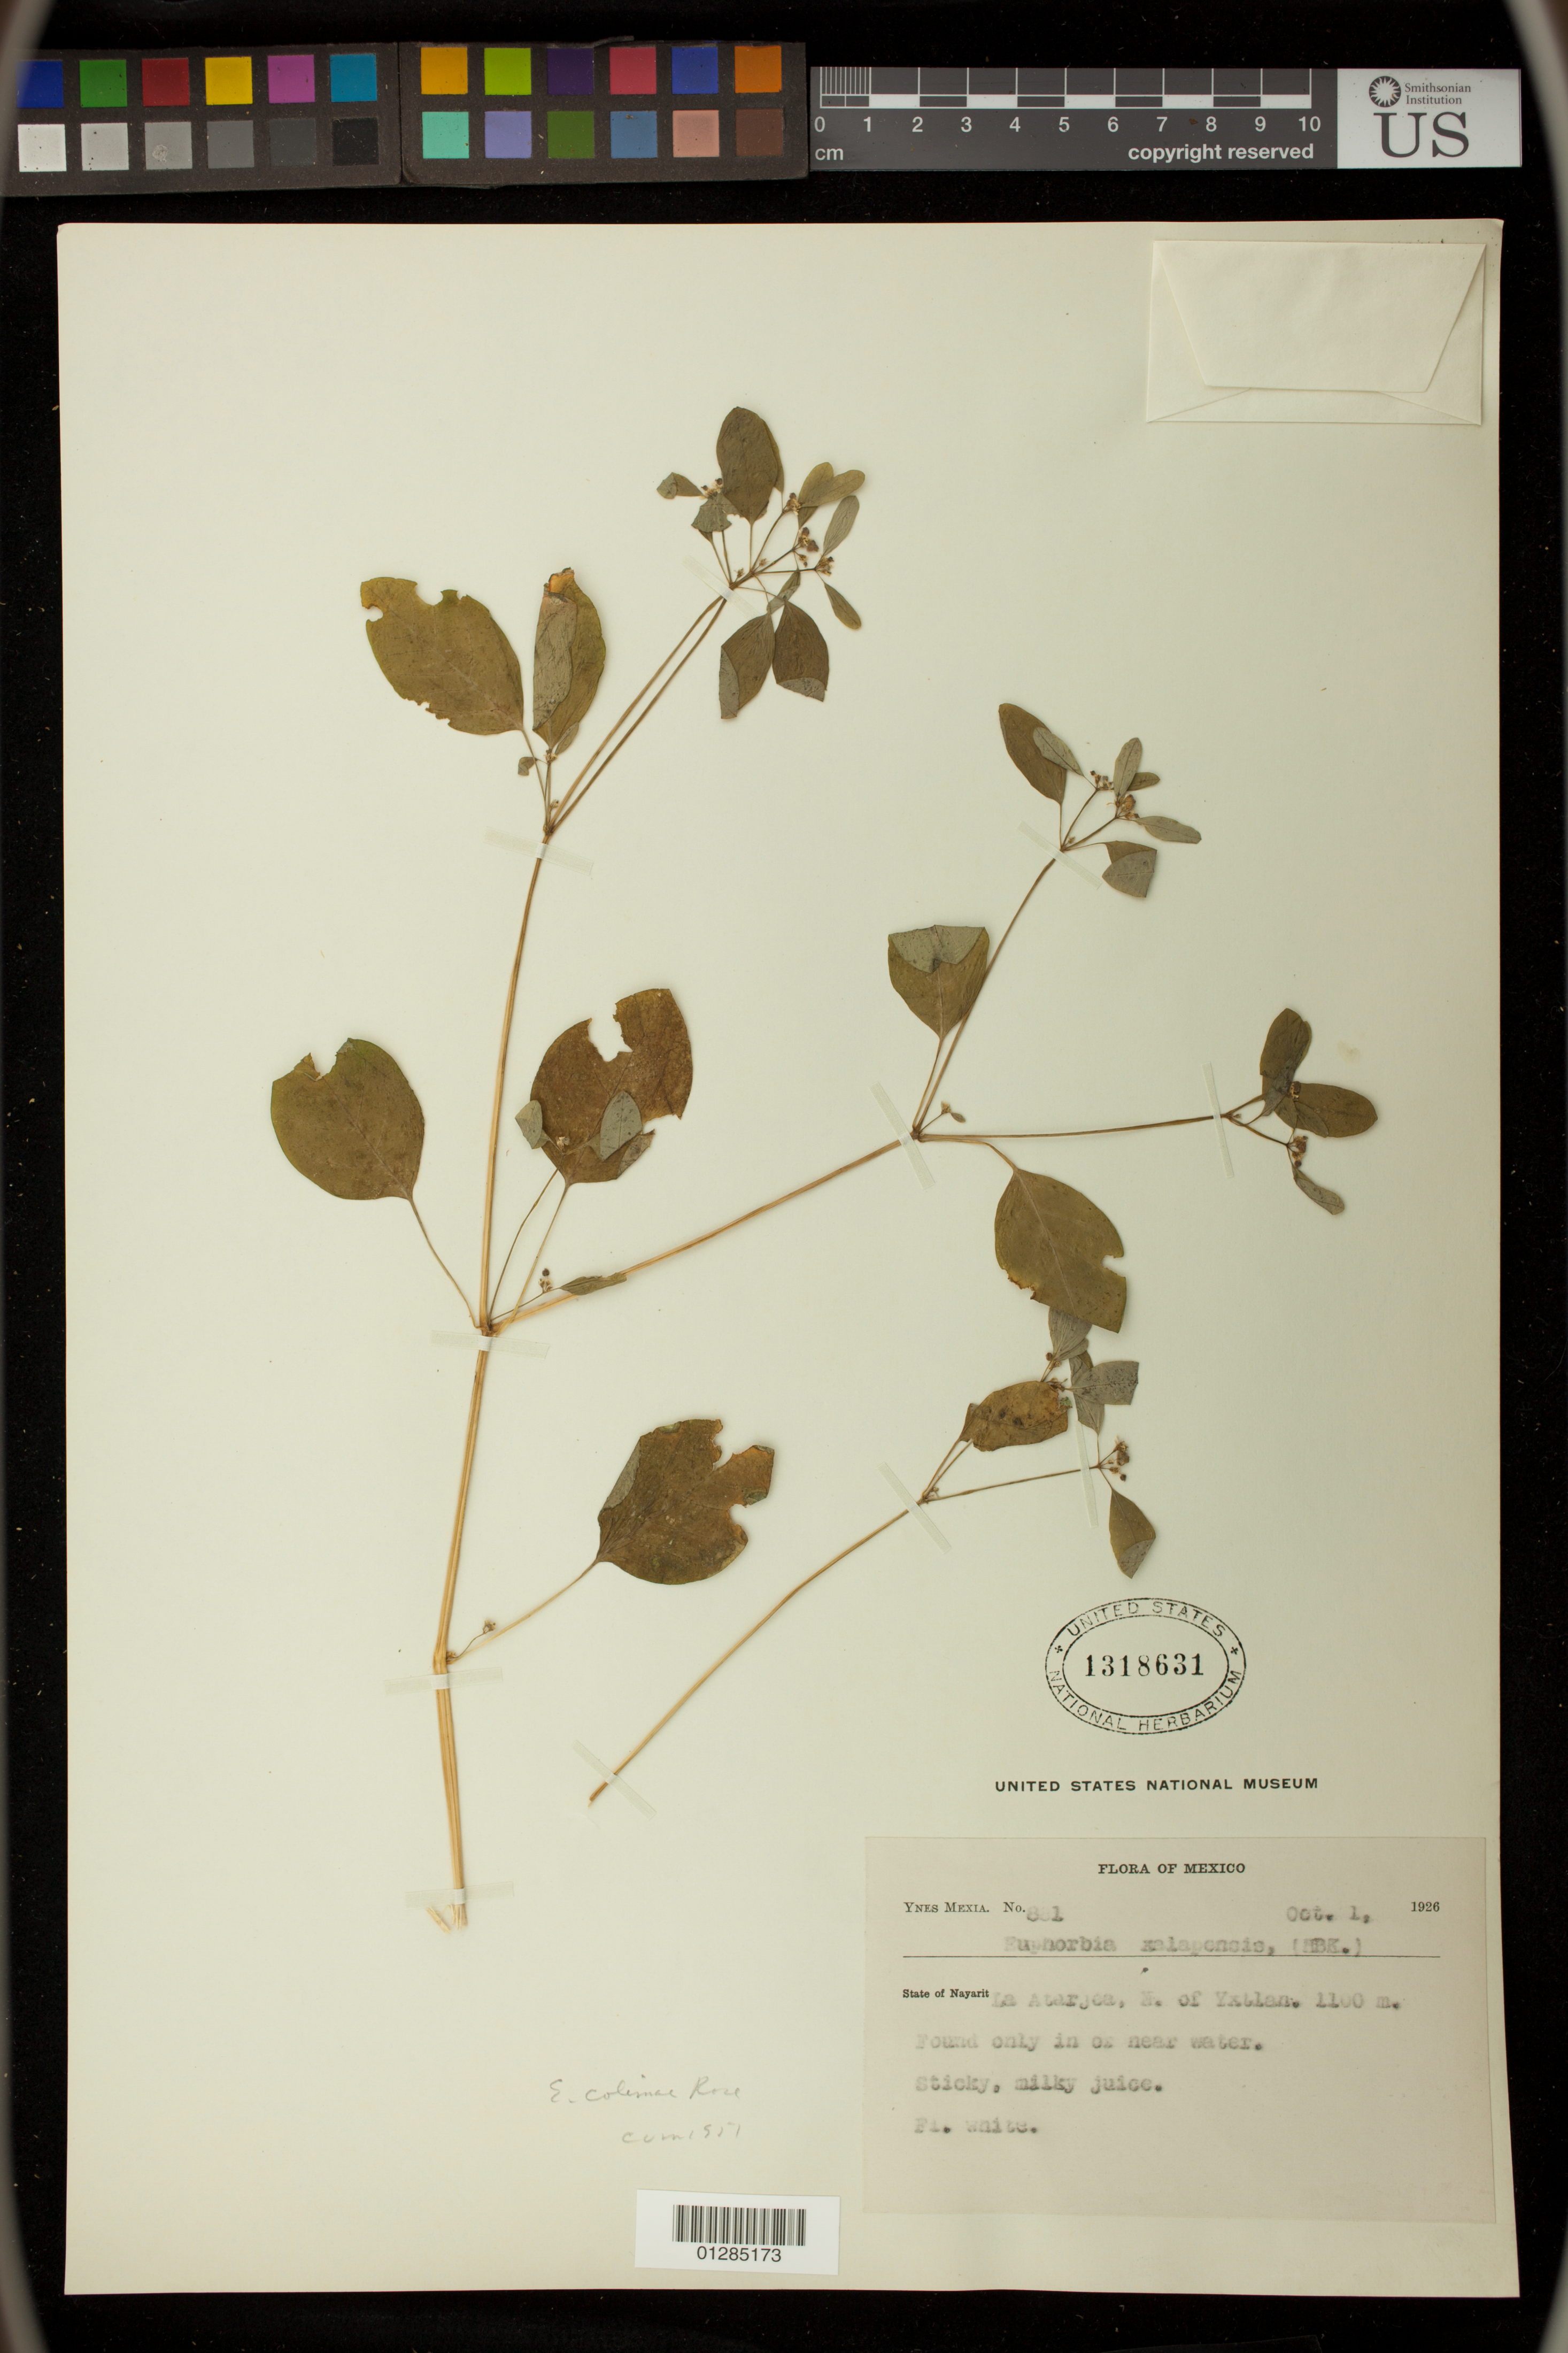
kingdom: Plantae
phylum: Tracheophyta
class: Magnoliopsida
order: Malpighiales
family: Euphorbiaceae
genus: Euphorbia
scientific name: Euphorbia graminea var. graminea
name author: Jacq.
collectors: Y. Mexia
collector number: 881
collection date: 1926-10-01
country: Mexico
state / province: Nayarit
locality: La Atarjea, N. of Yxtlan.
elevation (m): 1100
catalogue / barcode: US 1318631